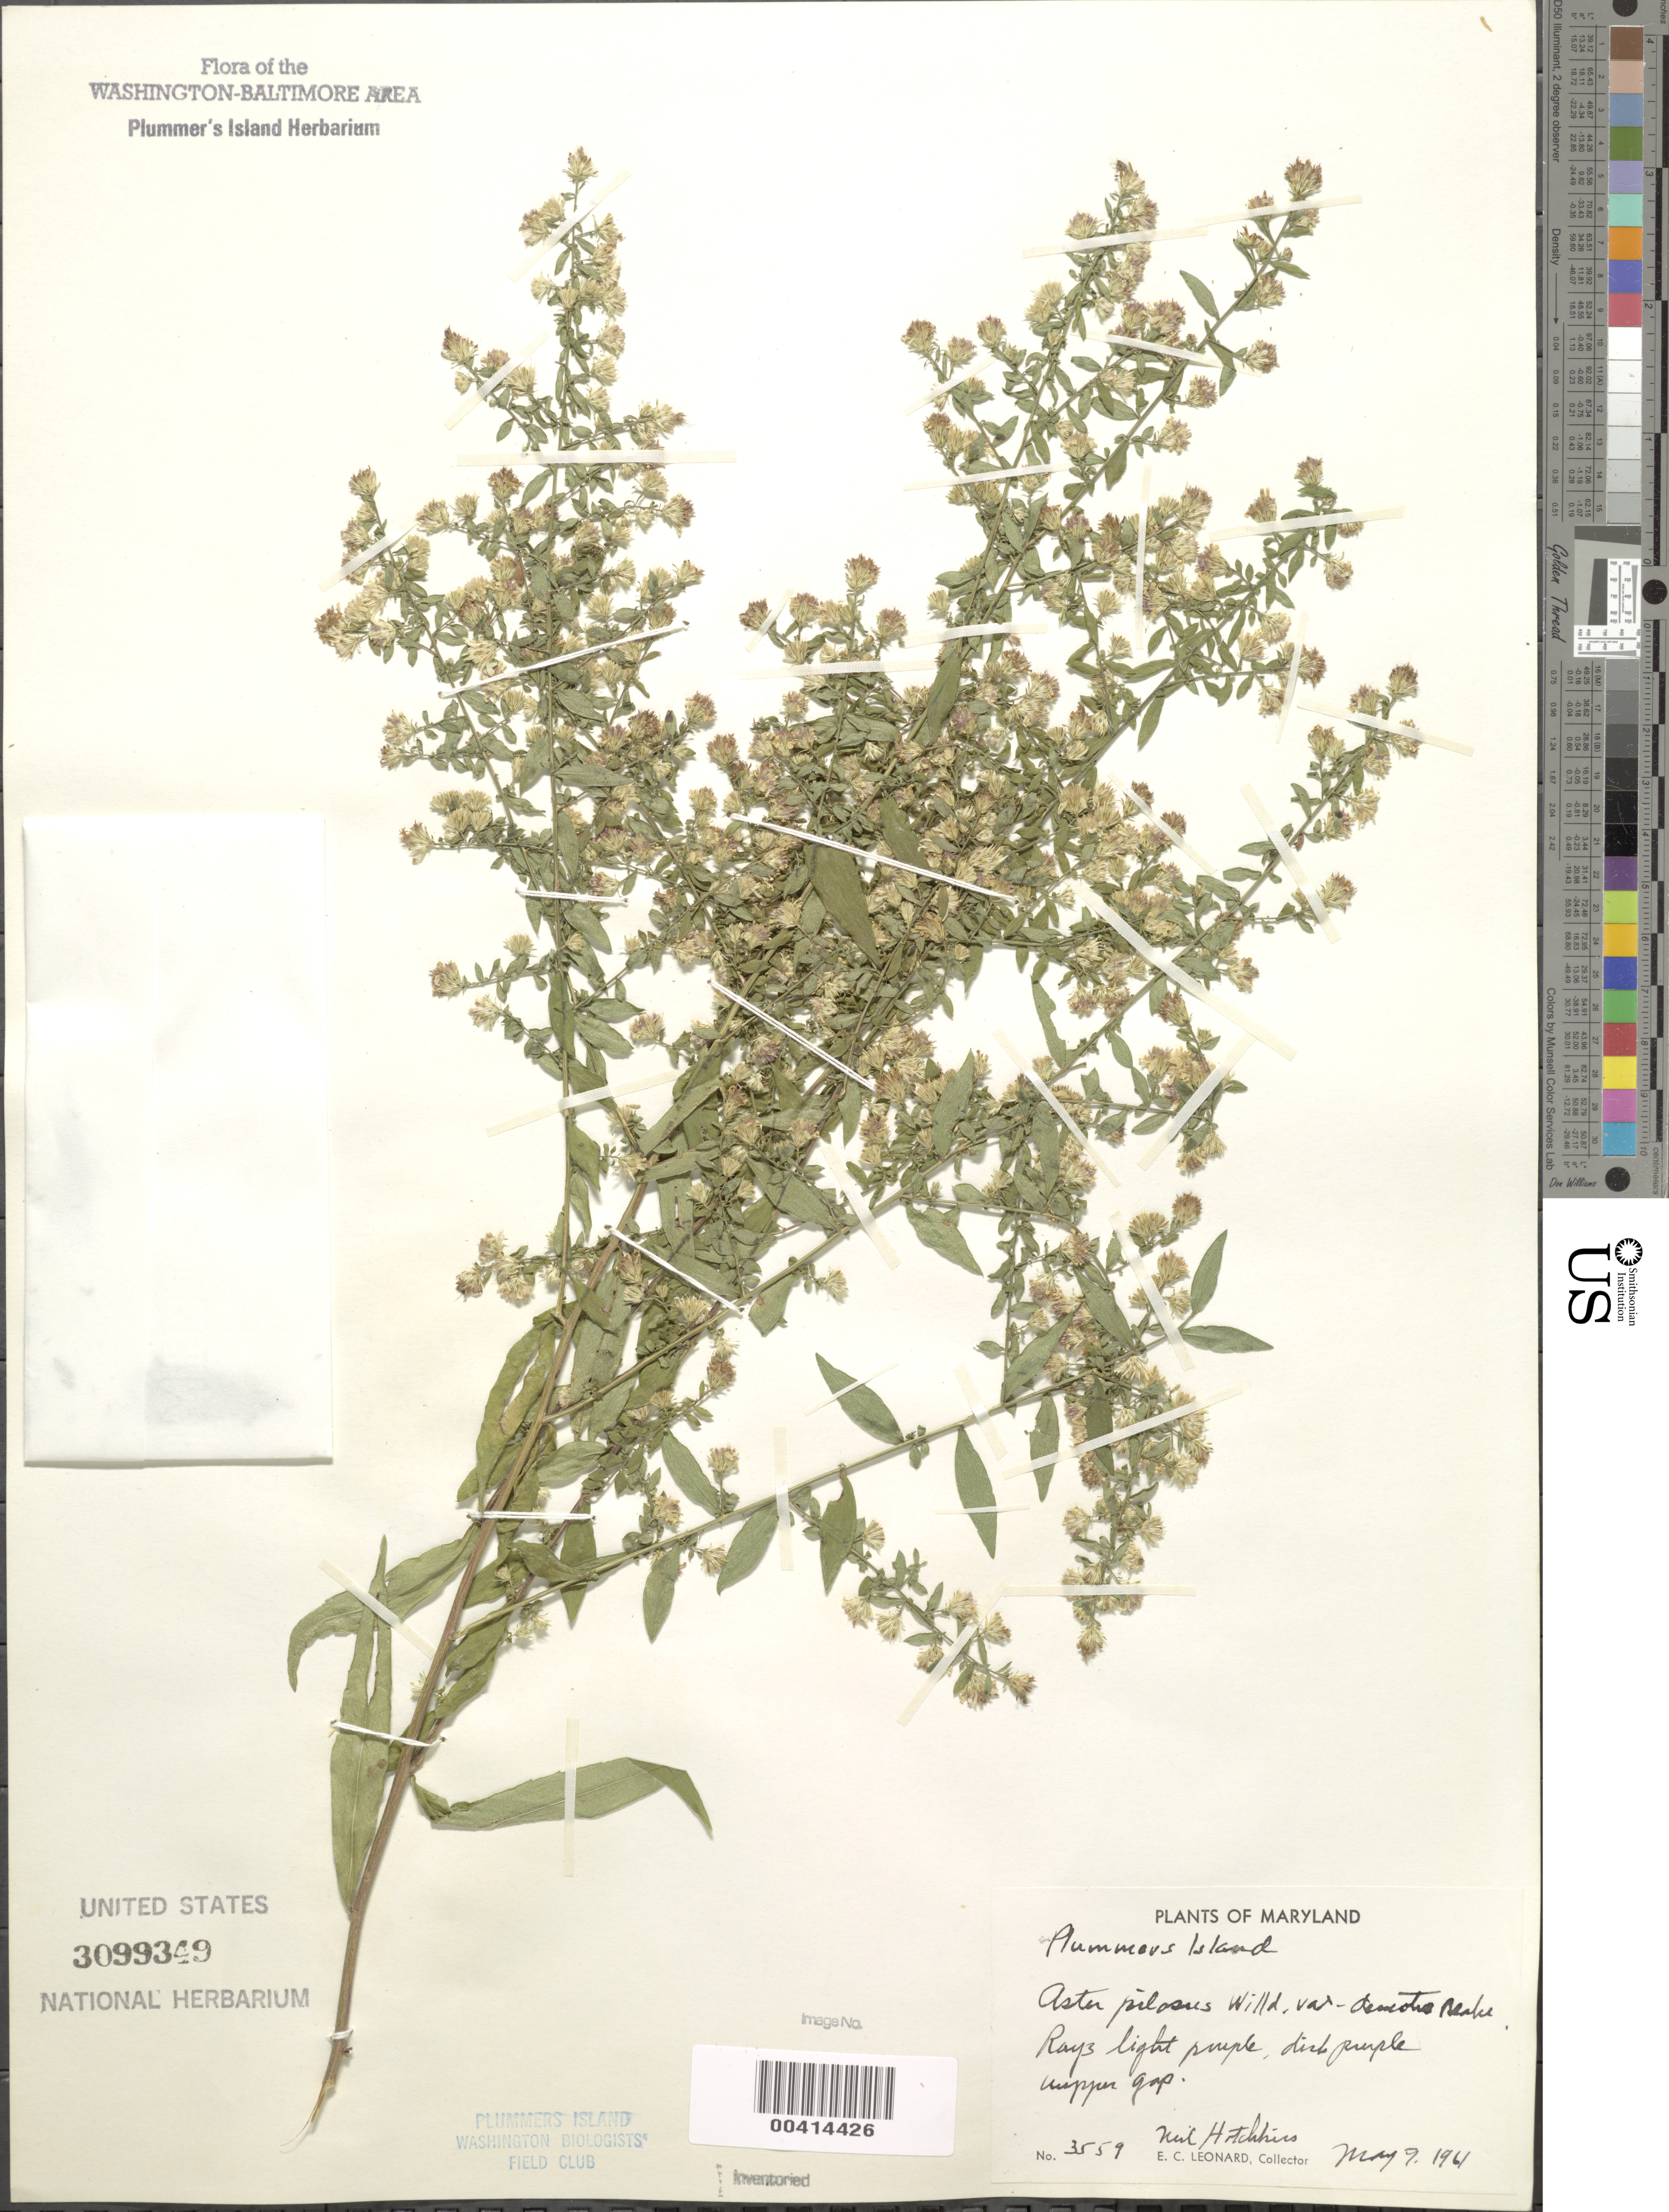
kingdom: Plantae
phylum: Tracheophyta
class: Magnoliopsida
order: Asterales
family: Asteraceae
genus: Symphyotrichum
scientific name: Symphyotrichum pilosum var. pringlei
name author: (A. Gray) G.L. Nesom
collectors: E. C. Leonard & N. Hotchkiss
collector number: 3559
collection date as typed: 09 May 1961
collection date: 1961-05-09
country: United States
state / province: Maryland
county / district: Montgomery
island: Plummers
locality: Plummer's Island; Upper Gap C. & O. Canal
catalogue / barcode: US 3099349